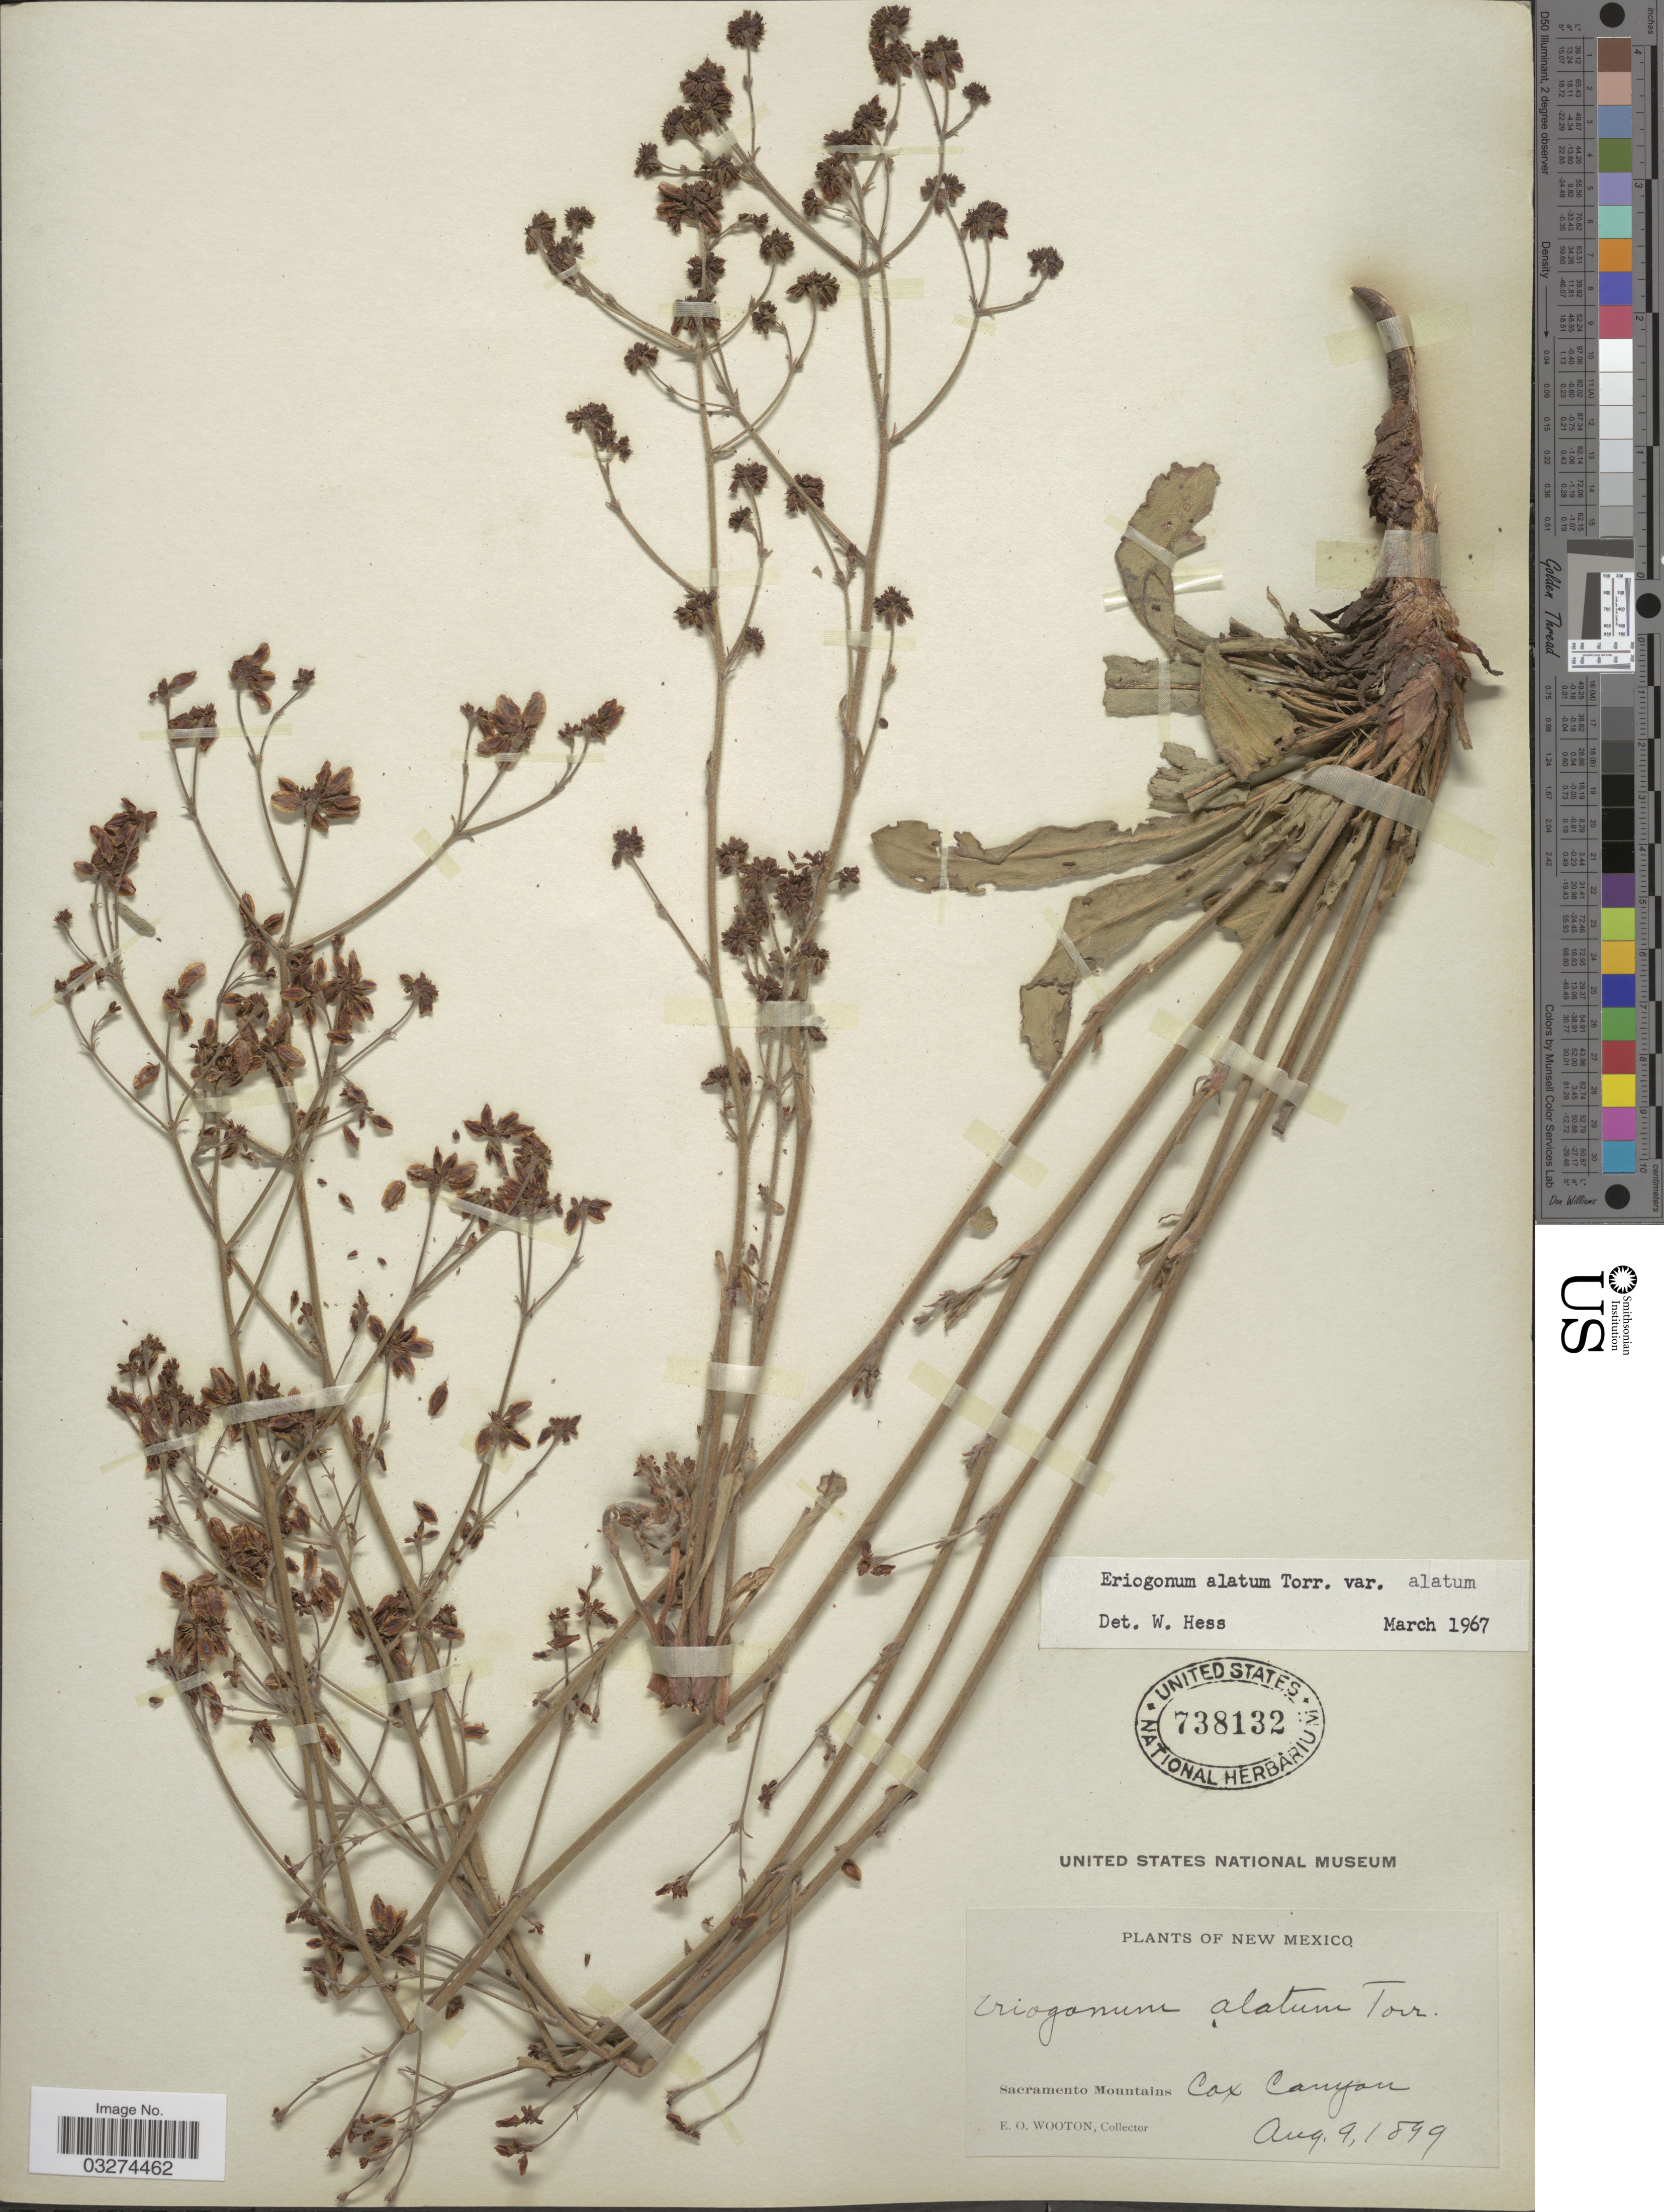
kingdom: Plantae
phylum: Tracheophyta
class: Magnoliopsida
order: Caryophyllales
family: Polygonaceae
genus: Eriogonum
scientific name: Eriogonum alatum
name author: Torr.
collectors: E. O. Wooton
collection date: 1899-08-09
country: United States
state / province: New Mexico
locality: Sacramento Mountains, Cox Canyon.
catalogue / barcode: US 738132